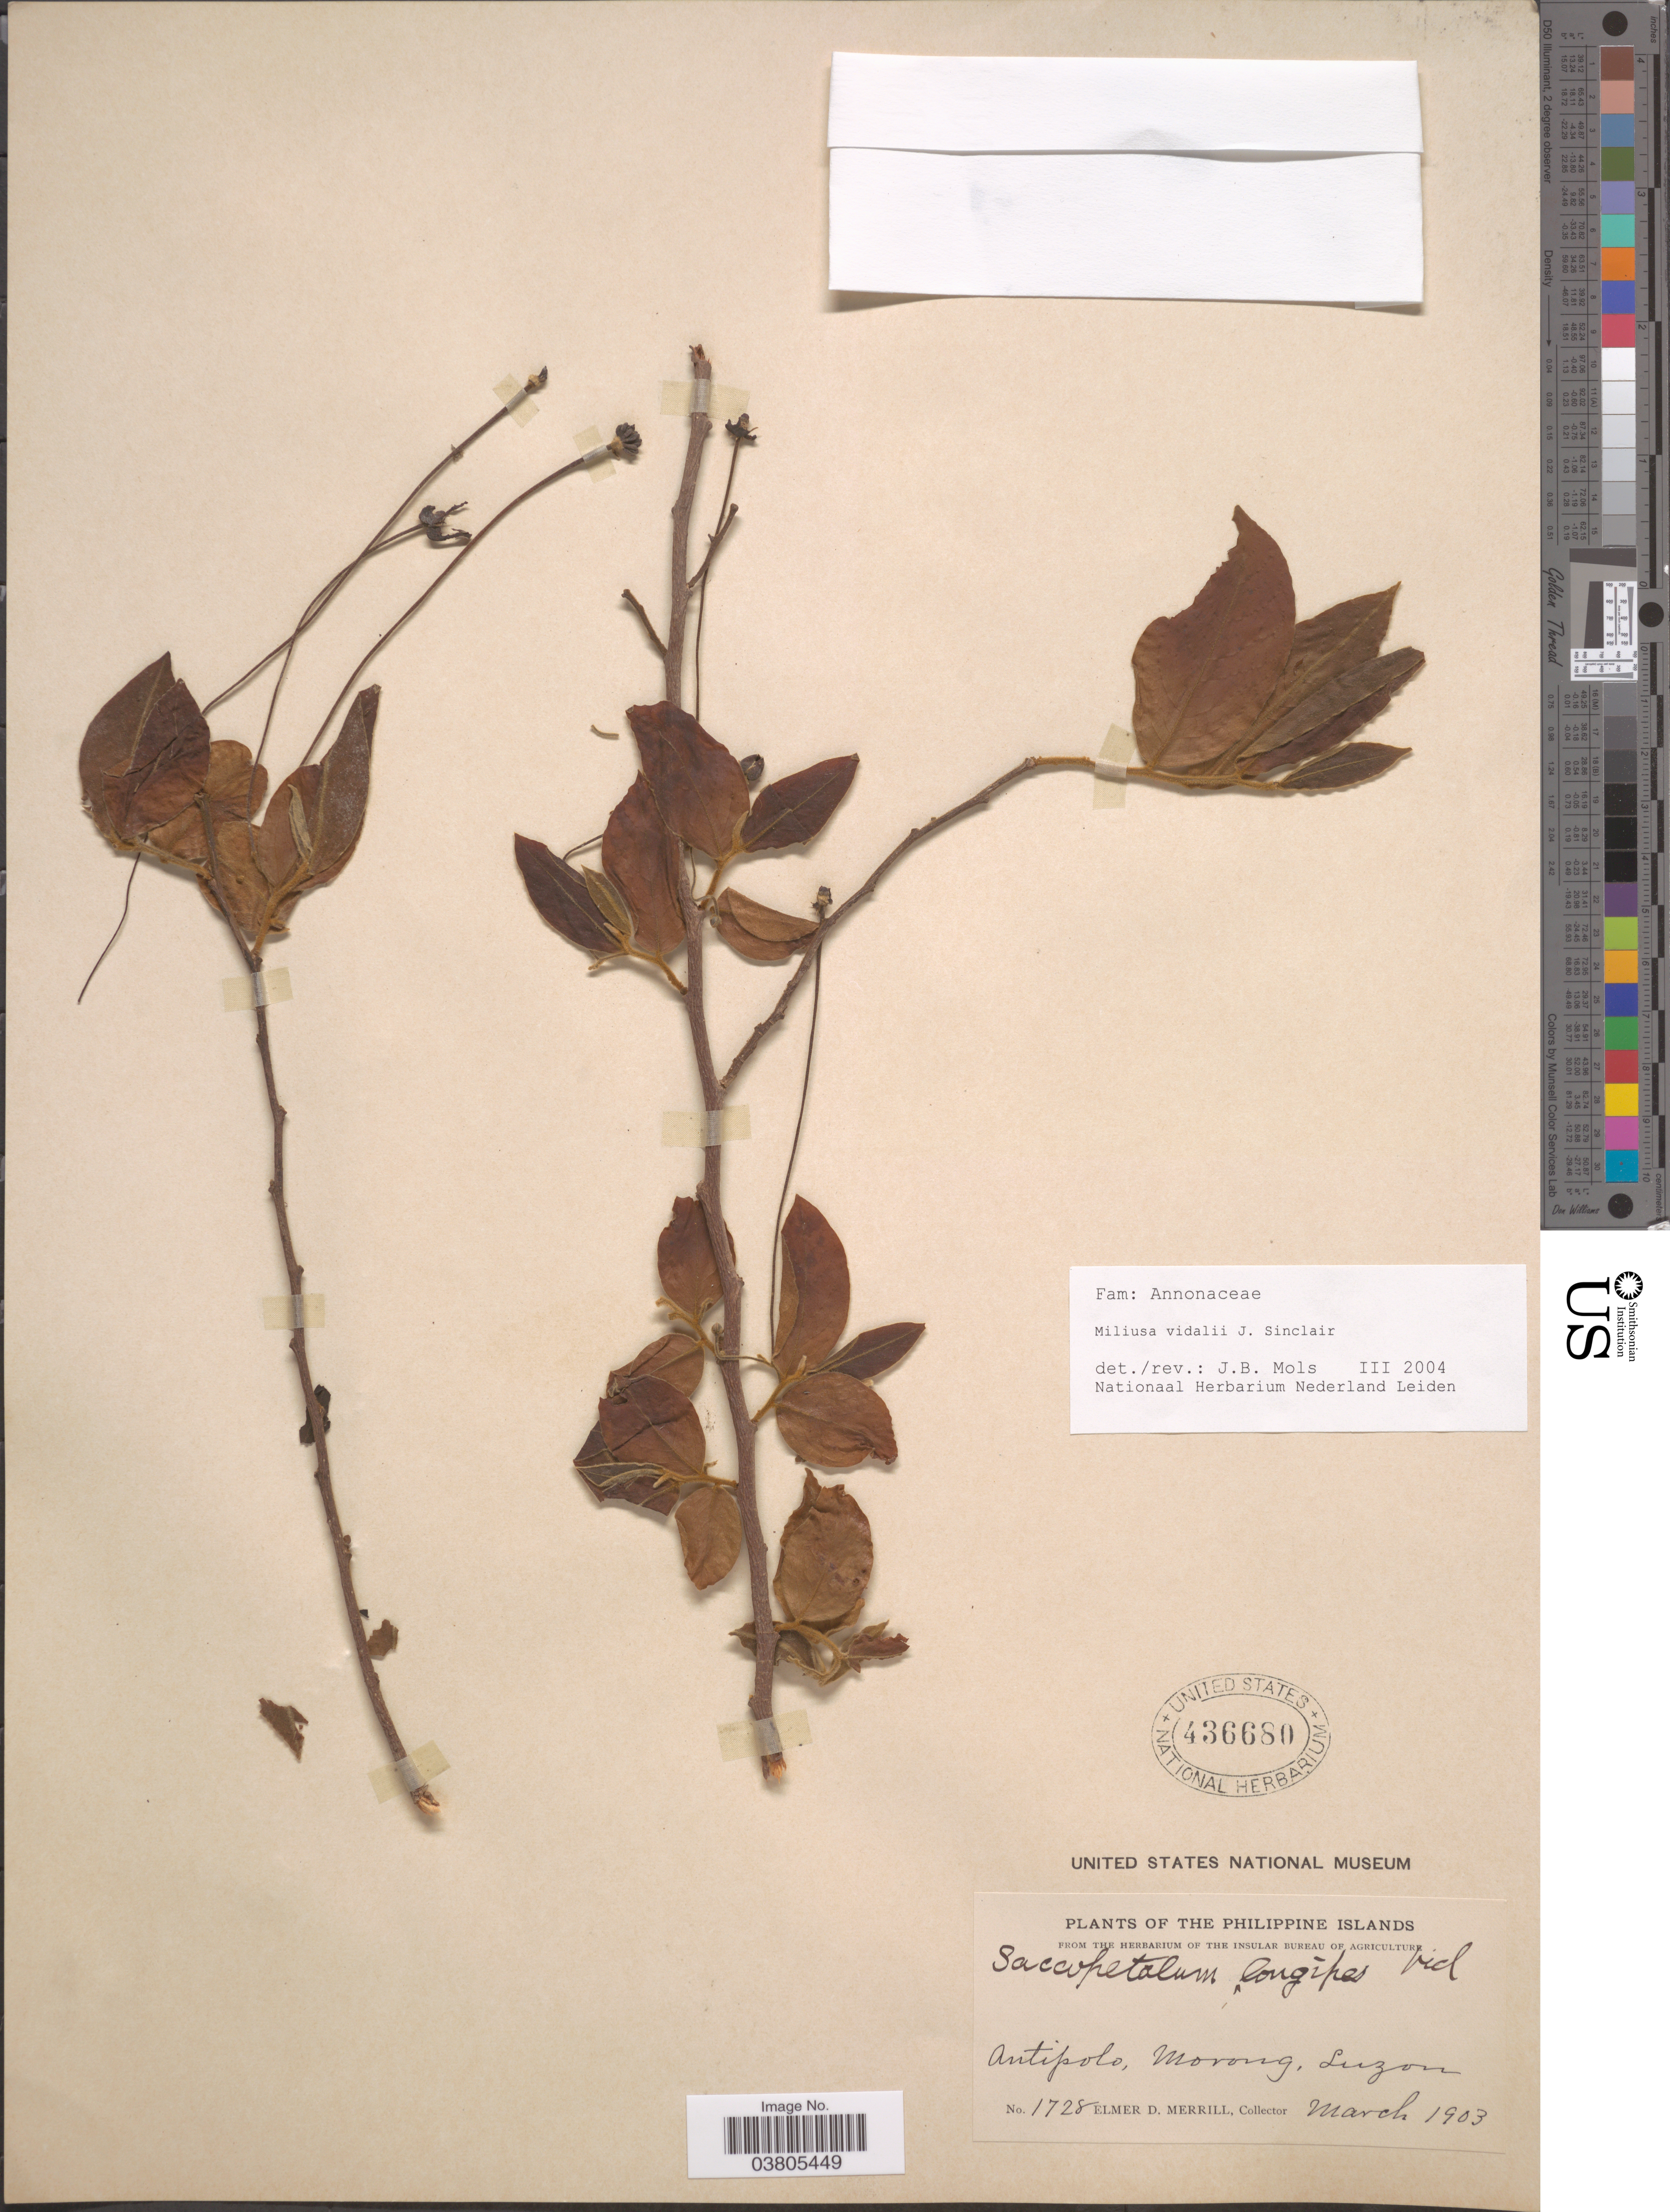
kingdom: Plantae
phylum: Tracheophyta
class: Magnoliopsida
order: Magnoliales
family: Annonaceae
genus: Miliusa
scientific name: Miliusa vidalii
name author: J. Sincl.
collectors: E. D. Merrill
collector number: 1728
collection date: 1903-03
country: Philippines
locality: Philippine Islands. Antipolo, Morong, Luzon.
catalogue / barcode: US 436680